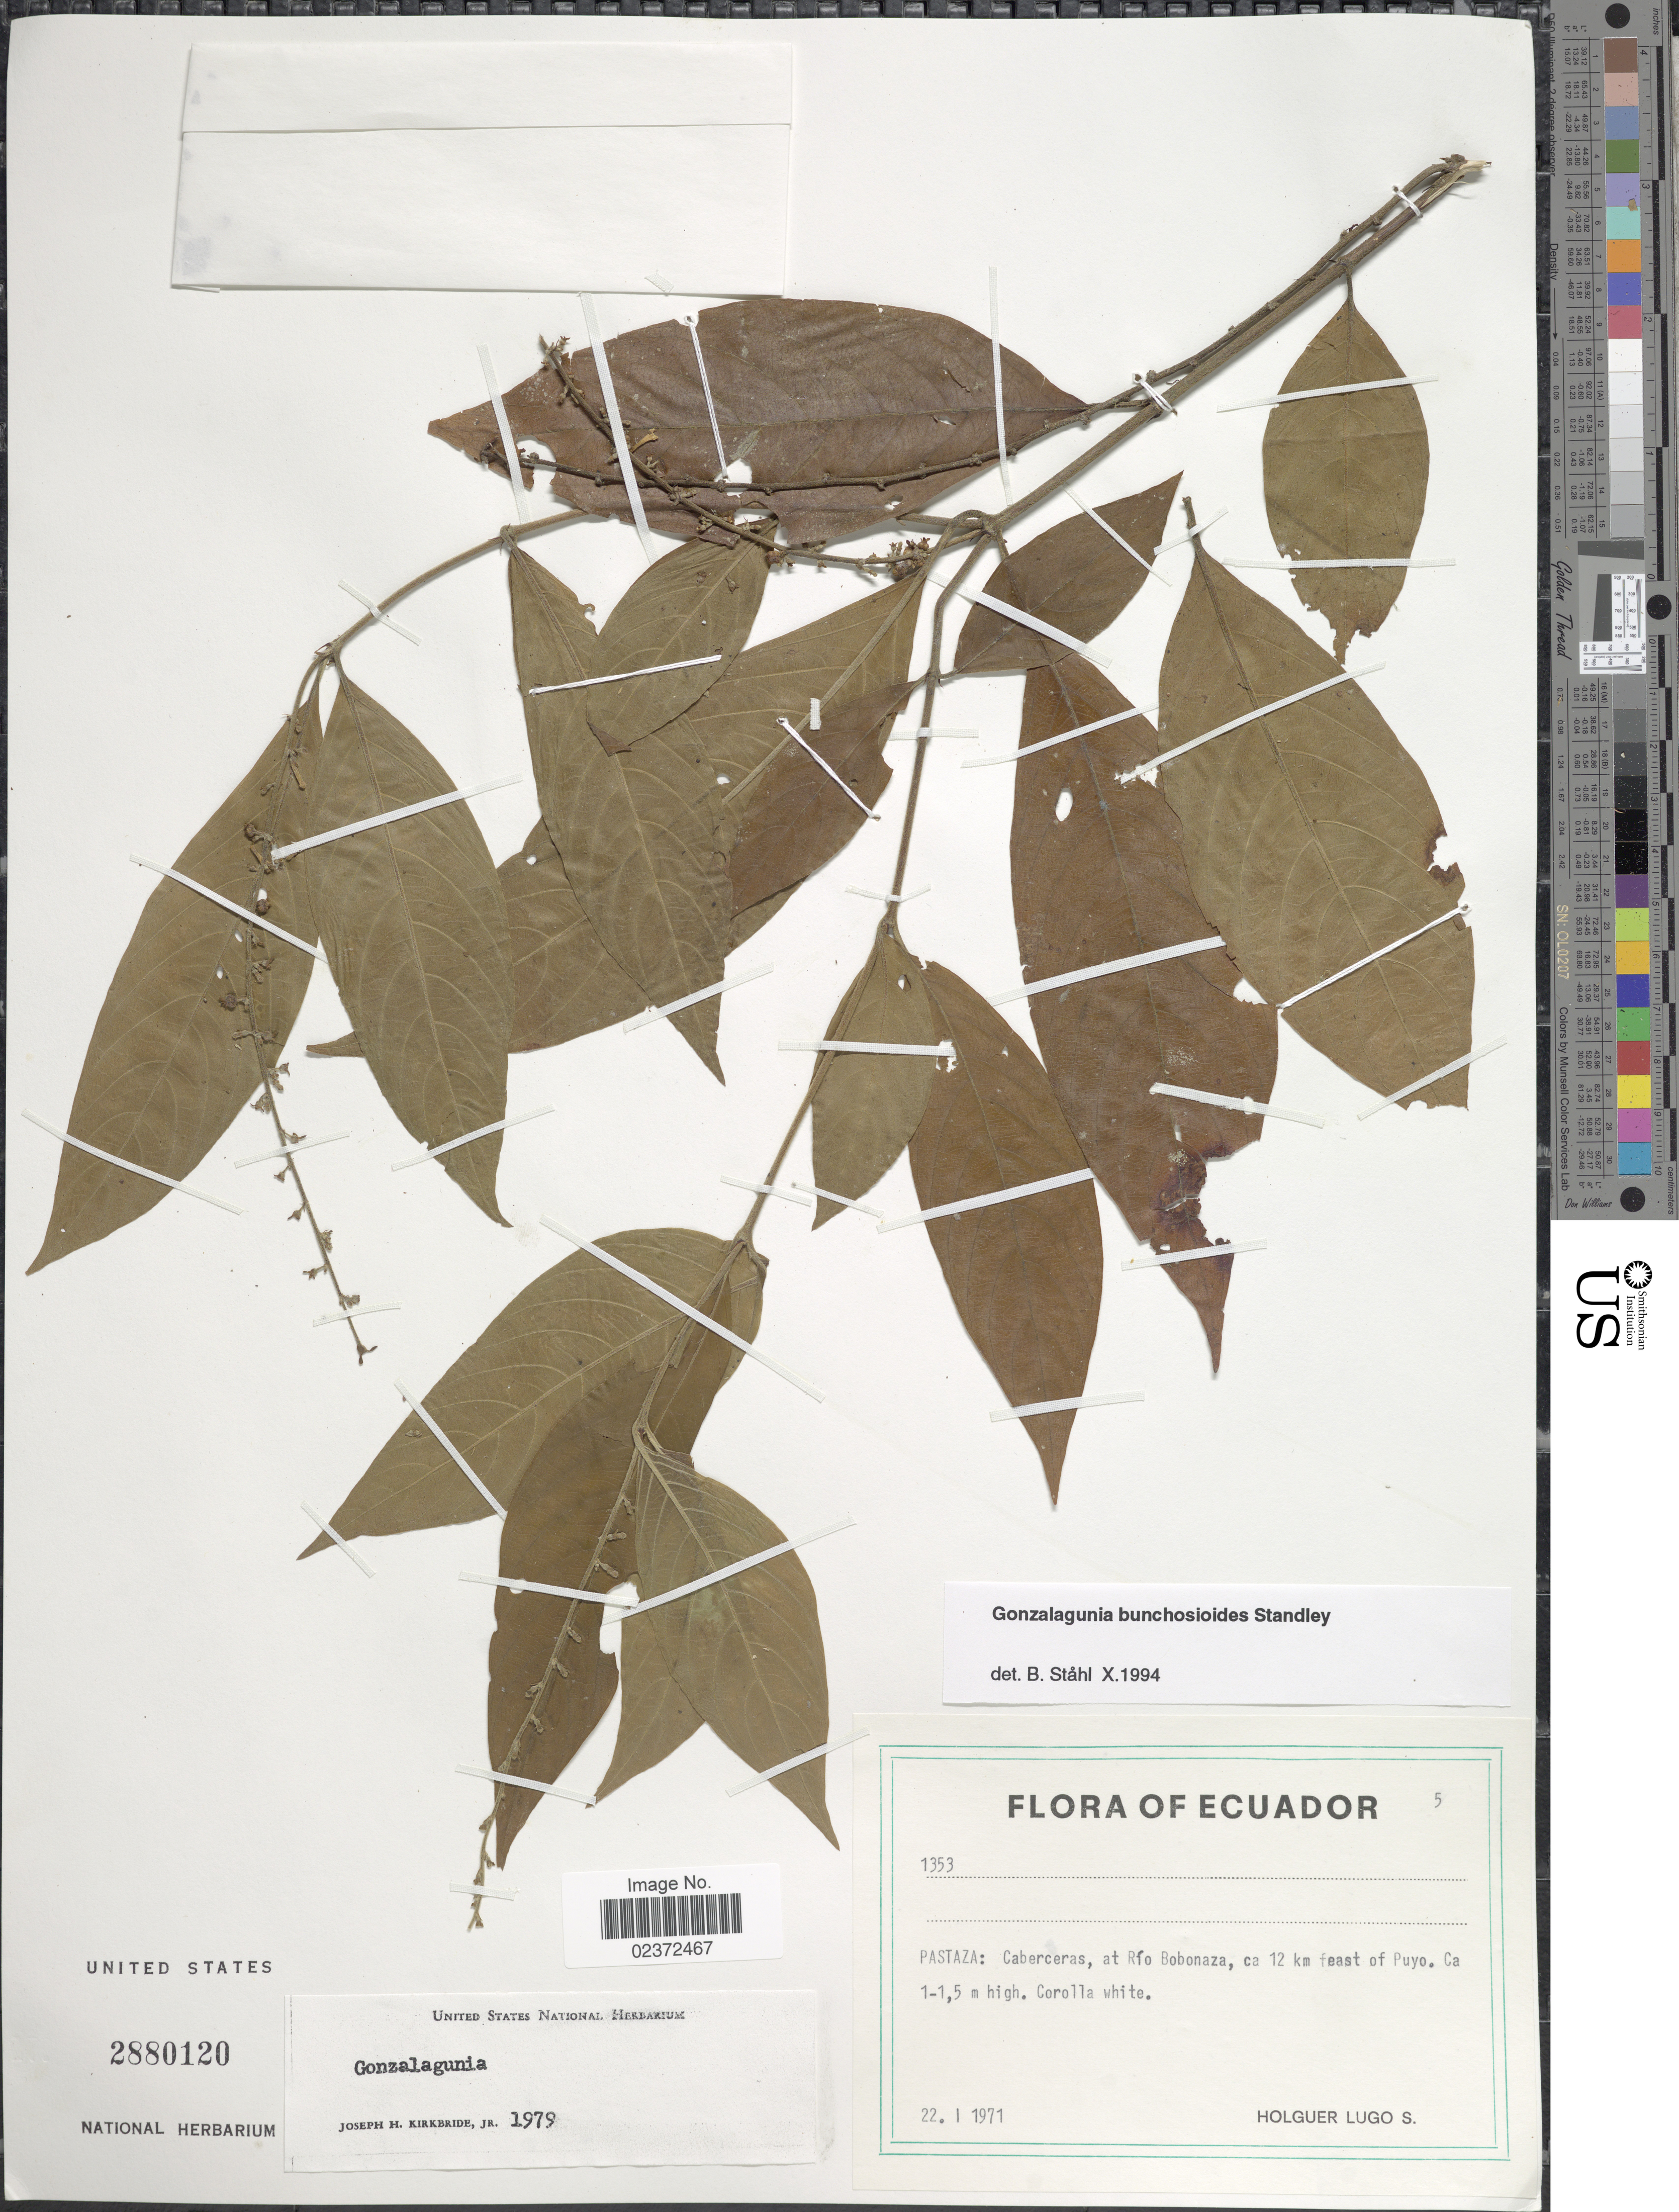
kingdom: Plantae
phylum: Tracheophyta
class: Magnoliopsida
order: Gentianales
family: Rubiaceae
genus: Gonzalagunia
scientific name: Gonzalagunia bunchosioides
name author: Standl.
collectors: H. Lugo S.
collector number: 1353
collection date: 1971-01-22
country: Ecuador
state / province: Pastaza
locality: Between Caberceras, at Río Bobonaza, ca 12 km east of Puyo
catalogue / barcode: US 2880120